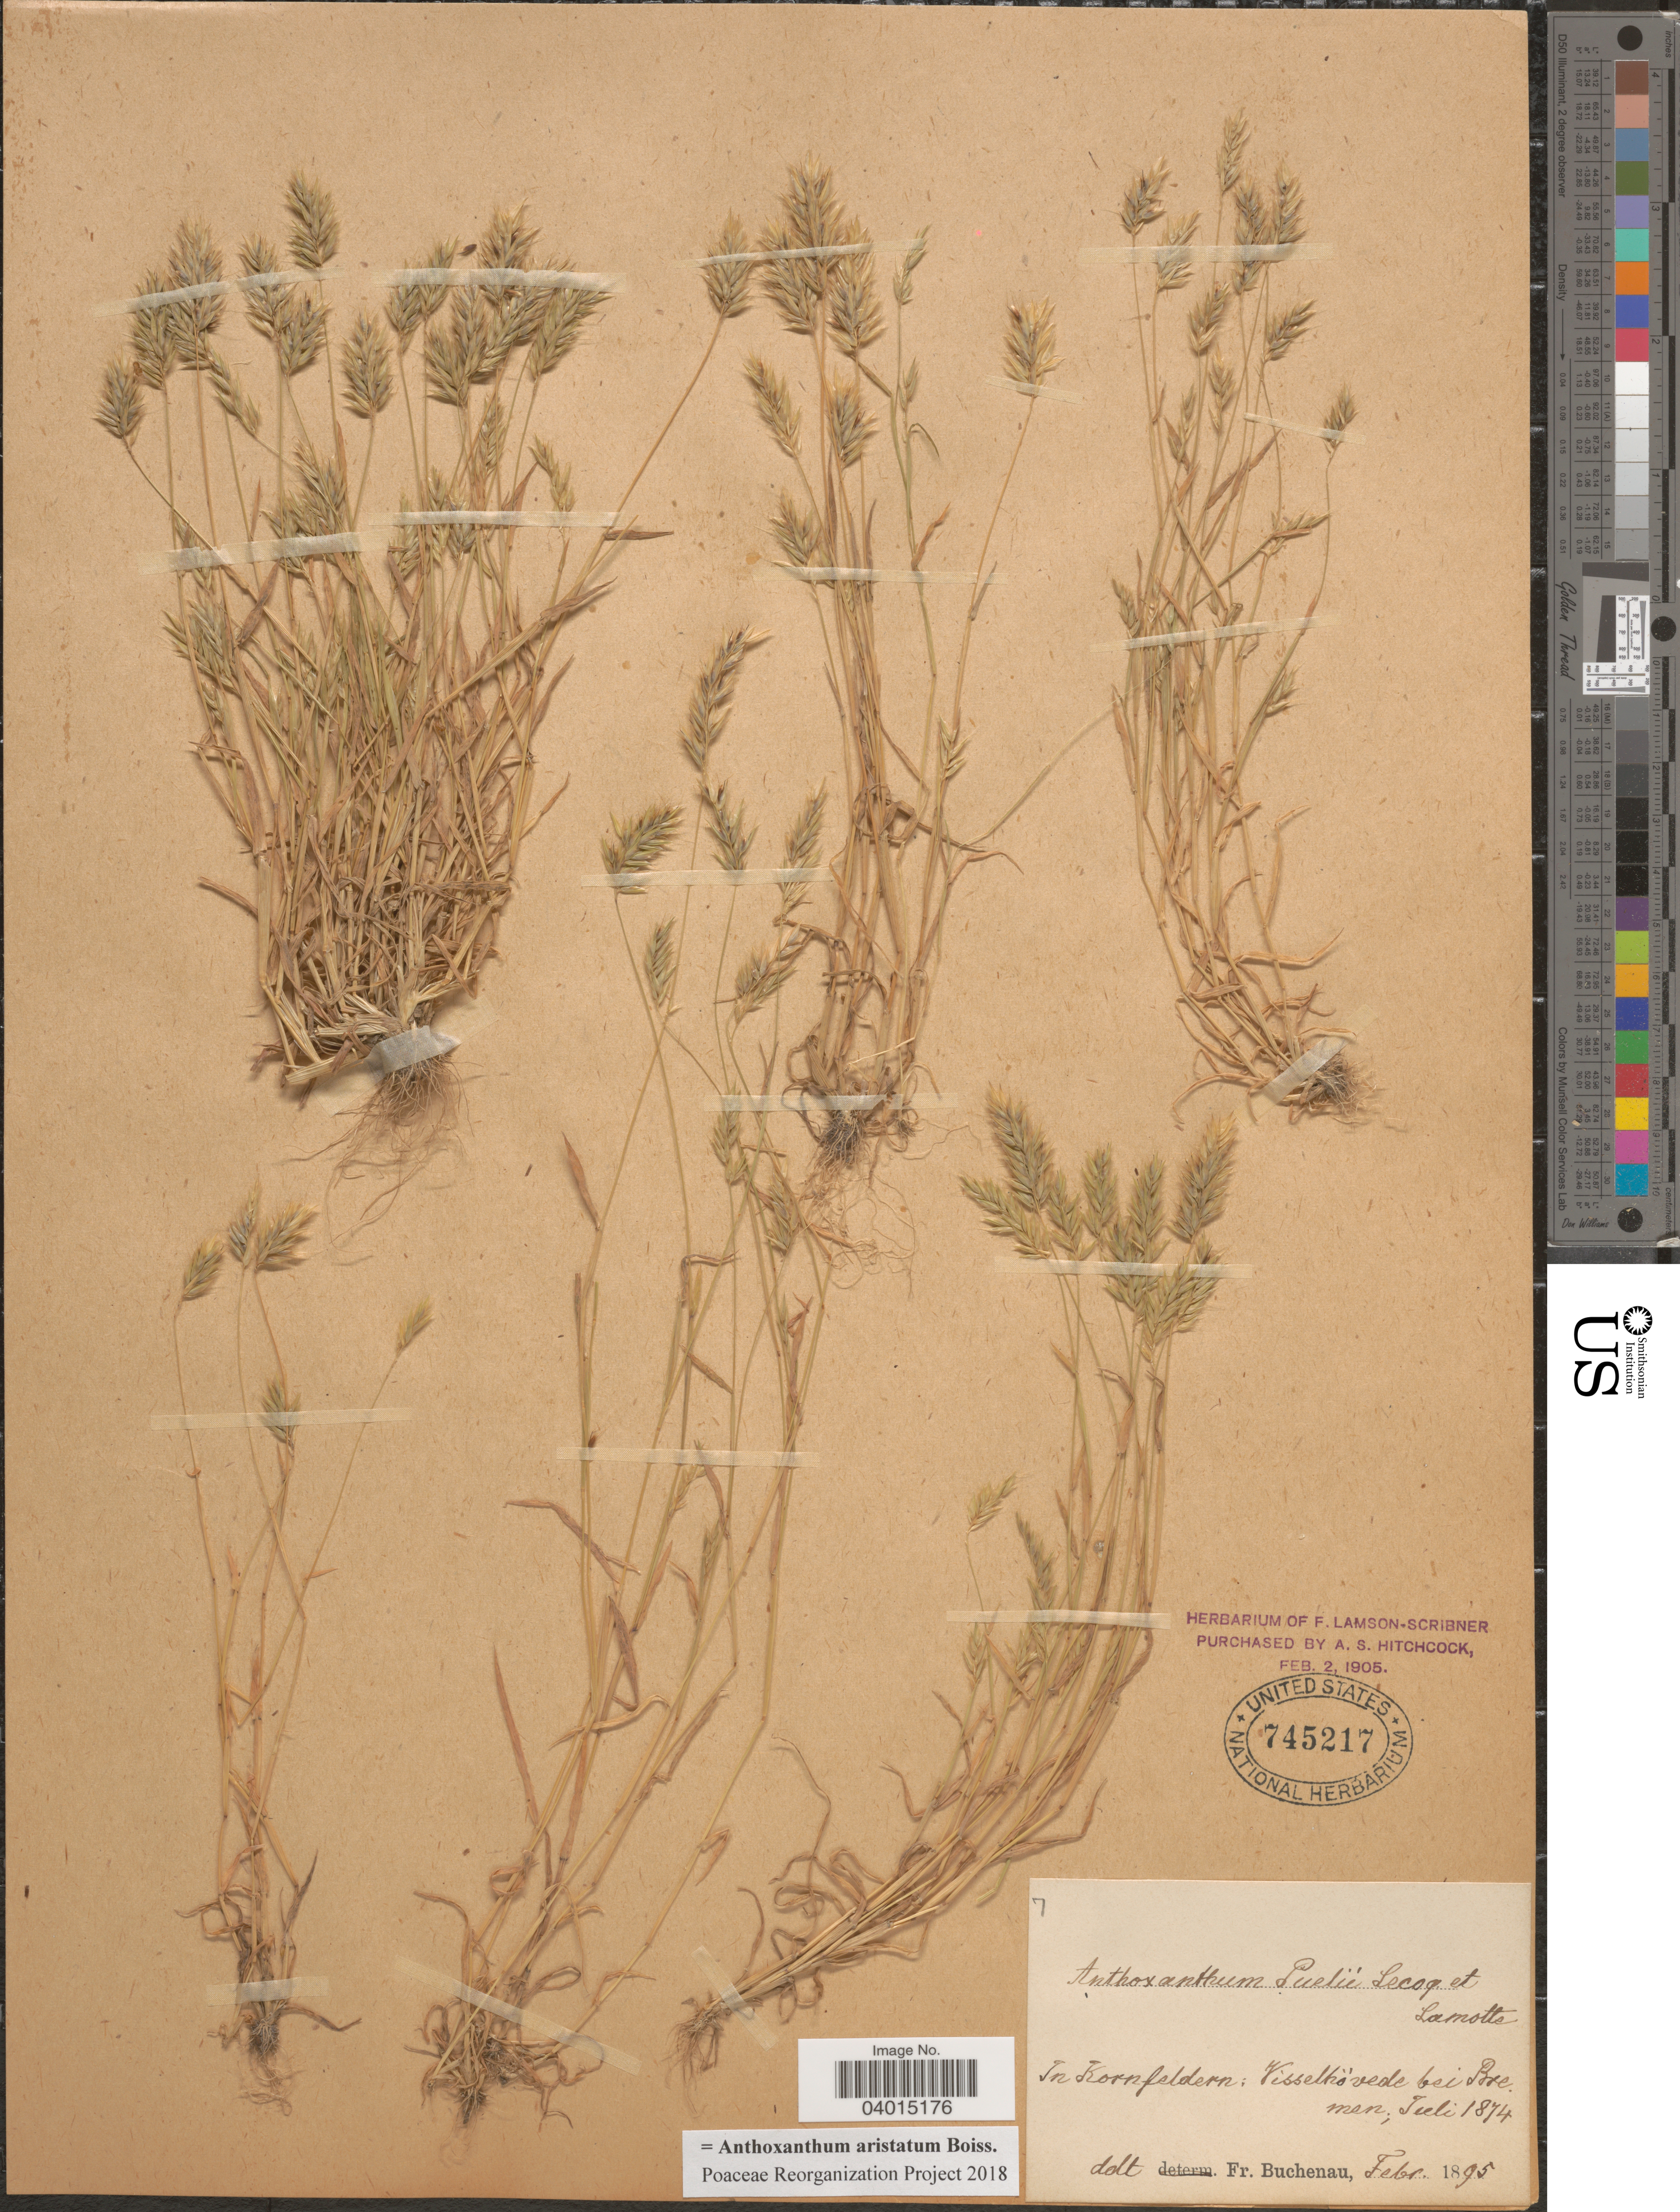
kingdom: Plantae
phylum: Tracheophyta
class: Liliopsida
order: Poales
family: Poaceae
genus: Anthoxanthum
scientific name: Anthoxanthum aristatum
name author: Boiss.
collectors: F. Buchenau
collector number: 7?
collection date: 1874-07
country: Germany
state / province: Bremen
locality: In Kornfeldern: Visselhovede bei Bremen.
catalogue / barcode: US 745217